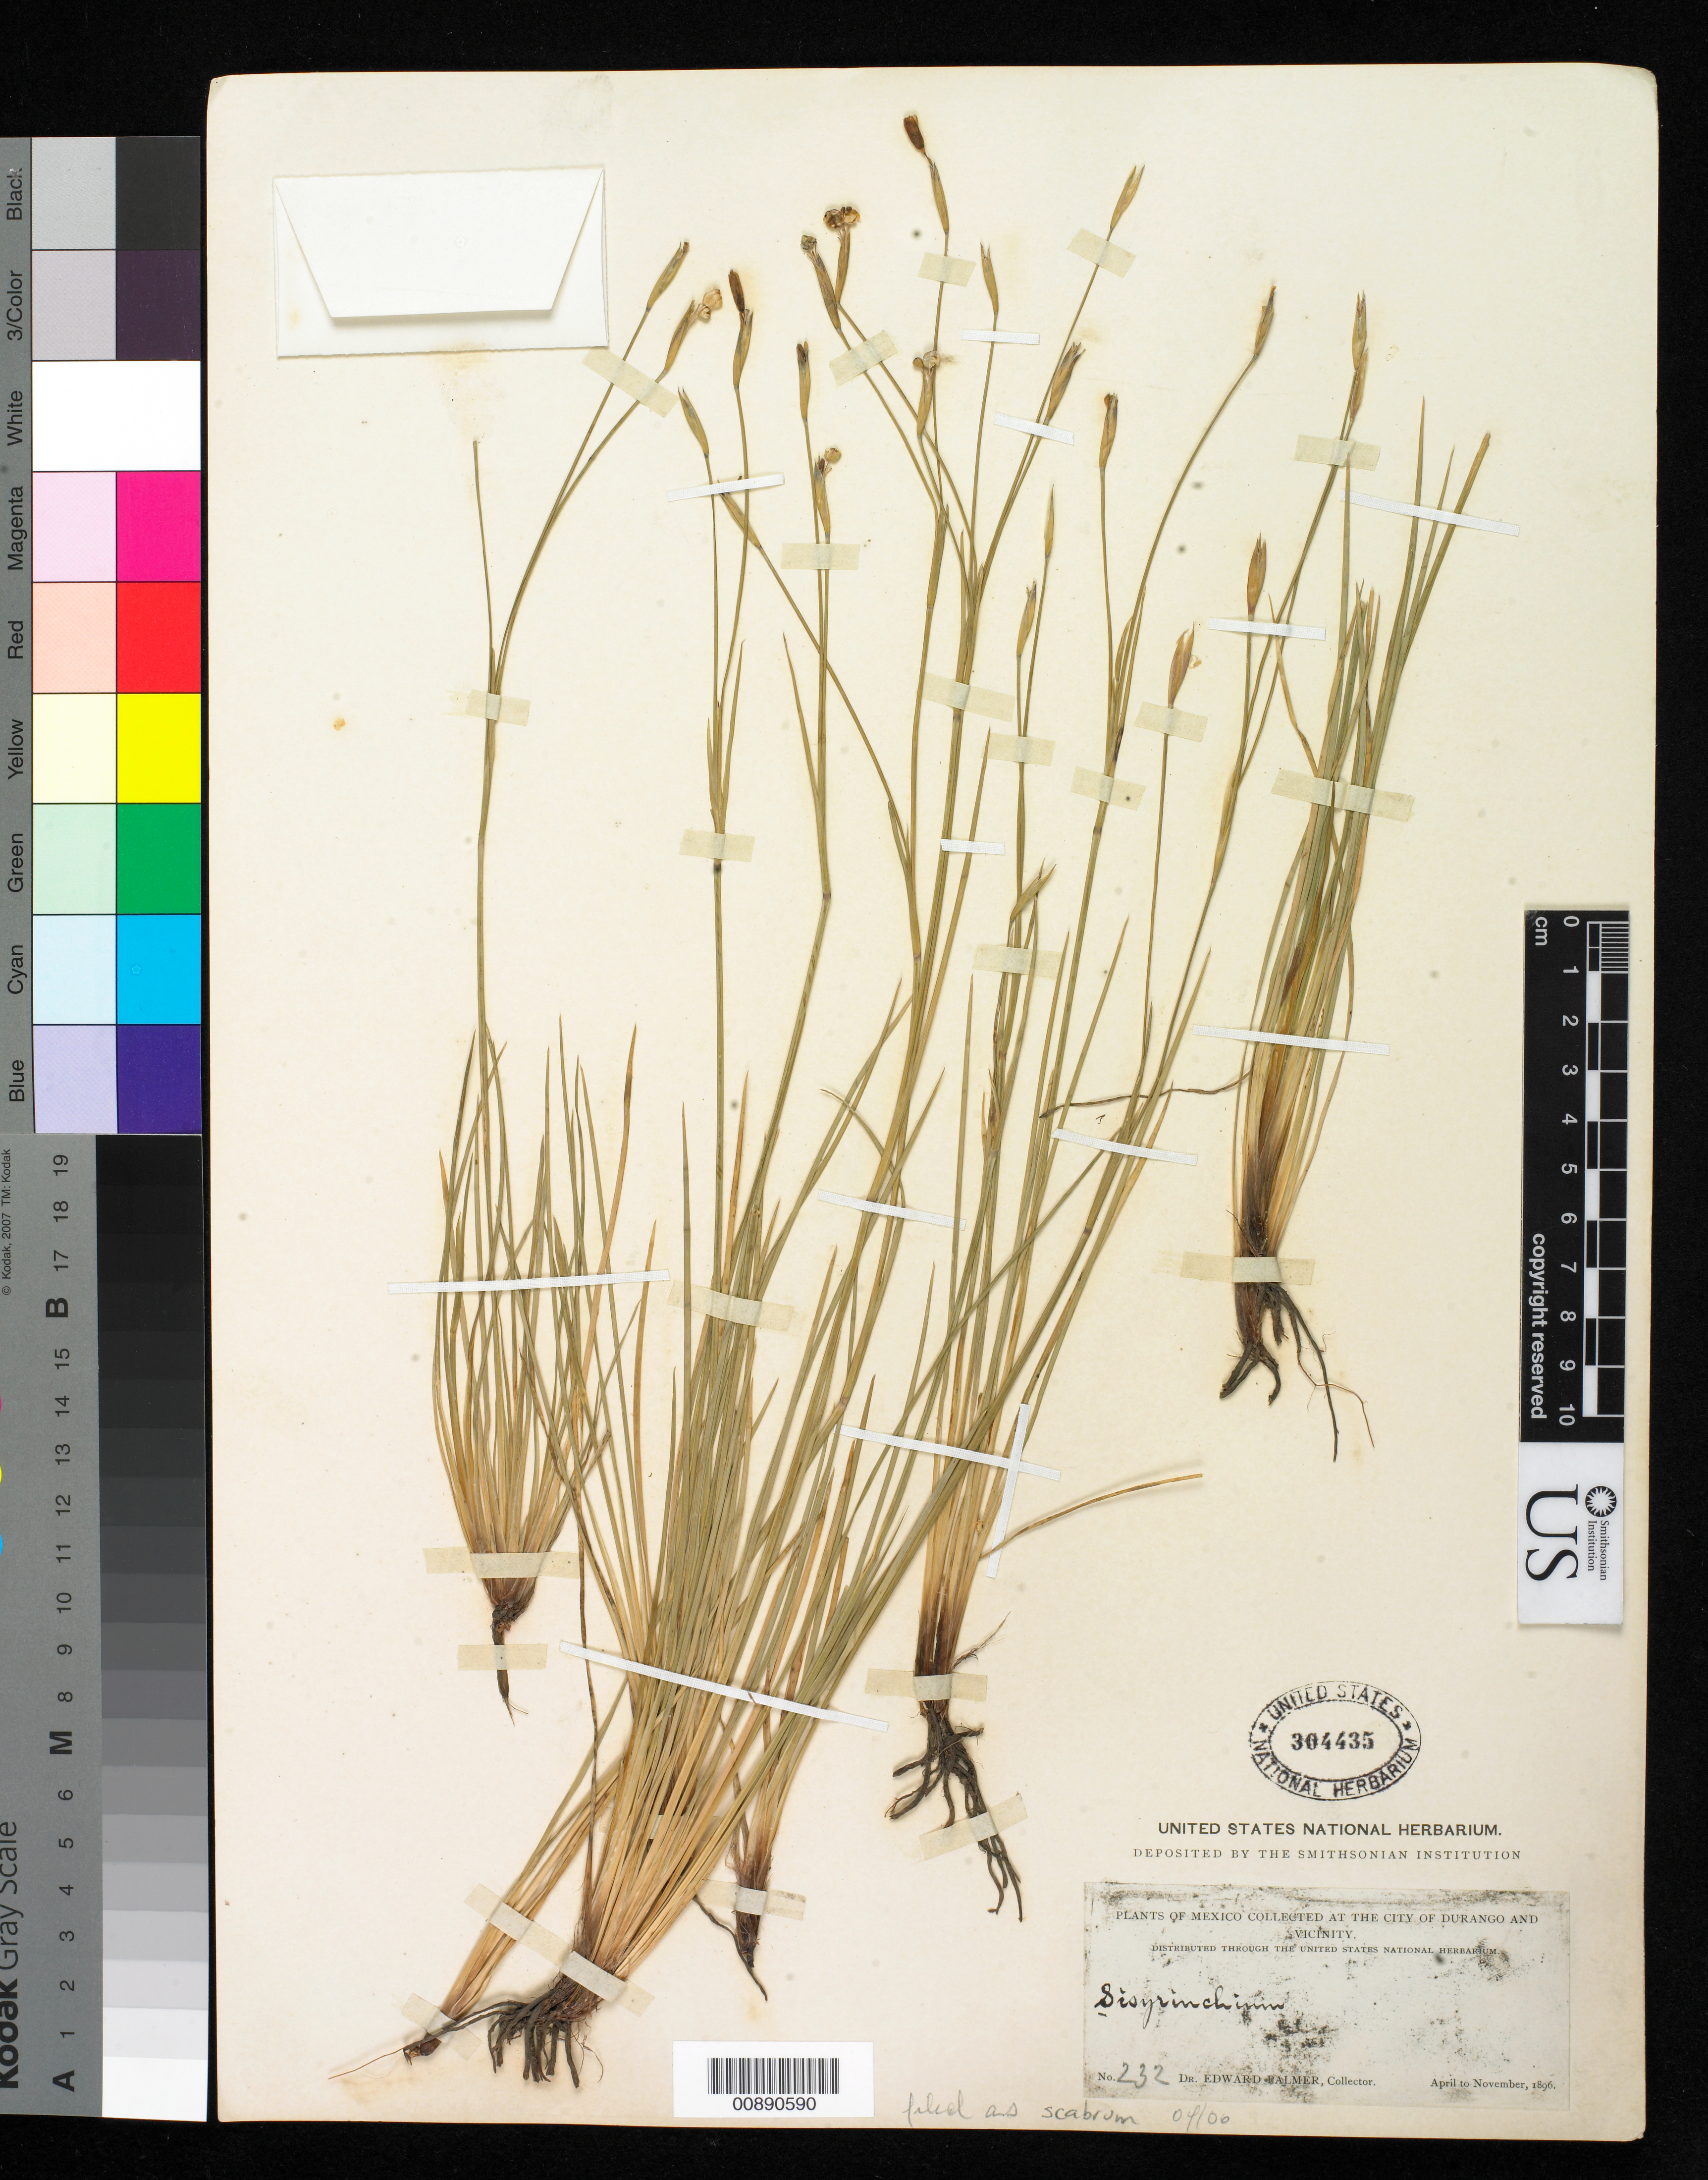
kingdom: Plantae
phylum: Tracheophyta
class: Liliopsida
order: Asparagales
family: Iridaceae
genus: Sisyrinchium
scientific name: Sisyrinchium scabrum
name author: Schltdl. & Cham.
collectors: E. Palmer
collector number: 232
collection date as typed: Apr 1896 to -- Nov 1896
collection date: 1896-04/1896-11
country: Mexico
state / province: Durango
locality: City of Durango and vicinity.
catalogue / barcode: US 304435